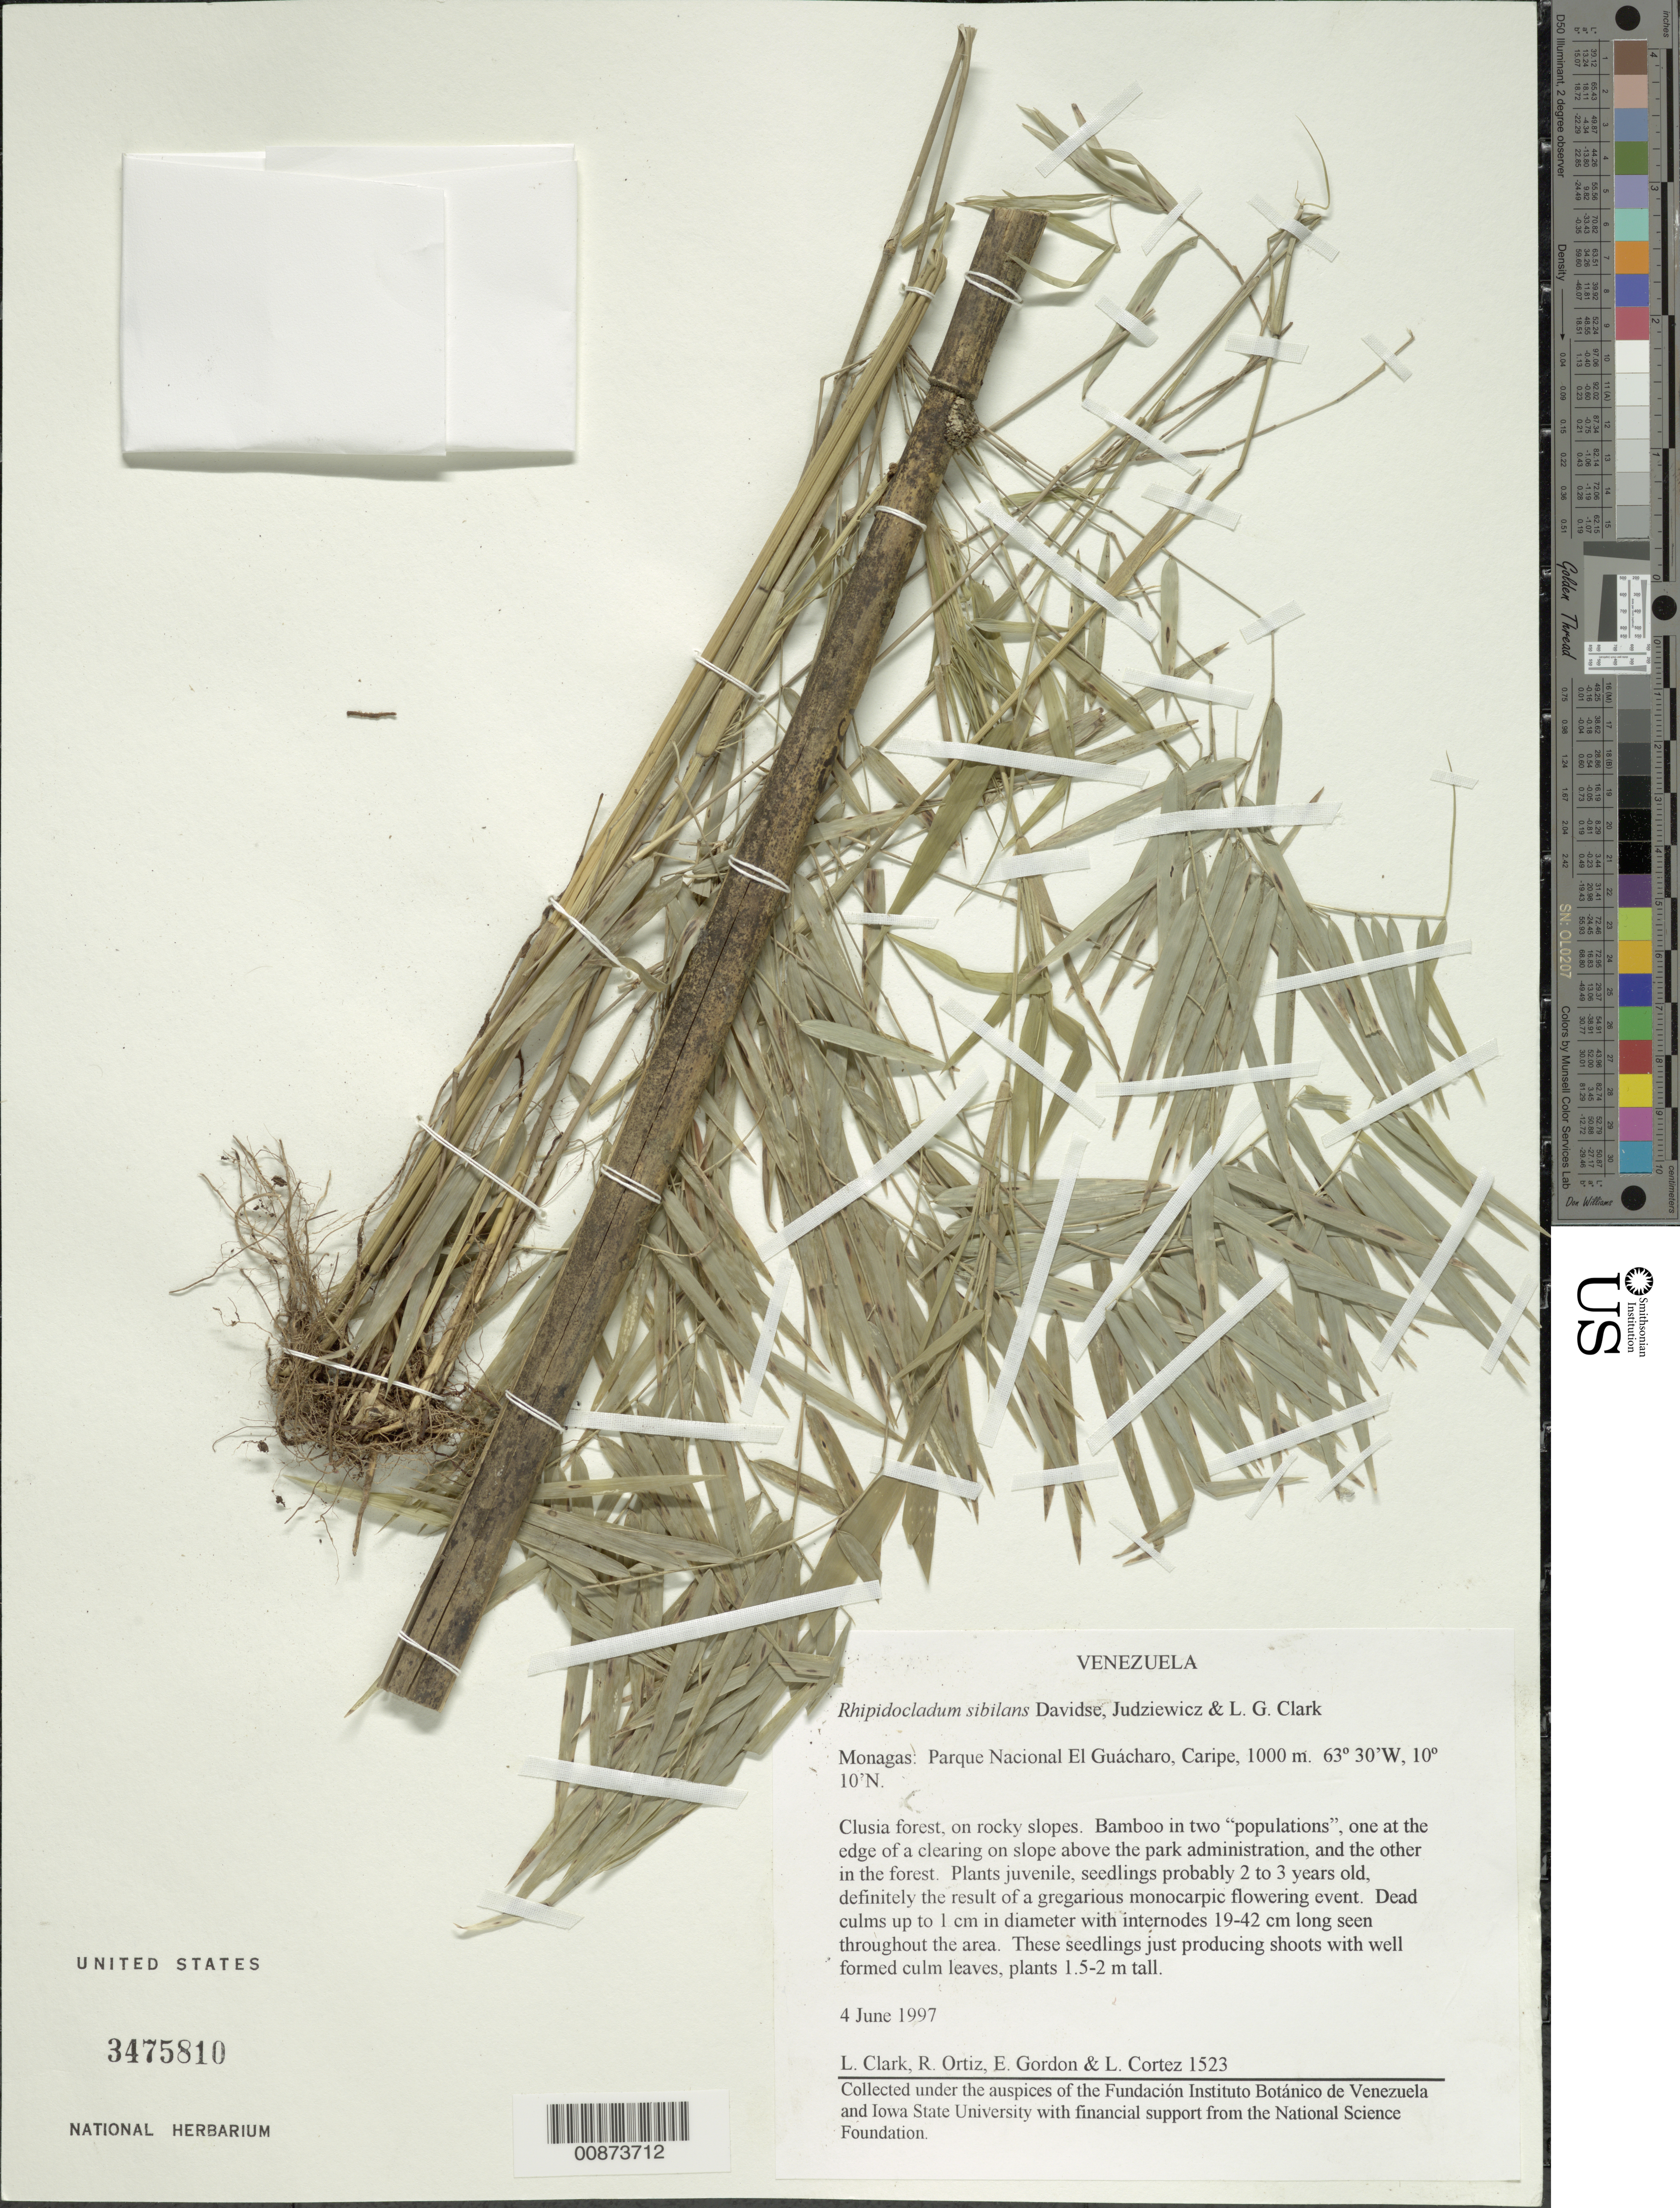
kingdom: Plantae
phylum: Tracheophyta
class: Liliopsida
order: Poales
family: Poaceae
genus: Rhipidocladum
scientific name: Rhipidocladum sibilans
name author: Judz. & L.G. Clark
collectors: L. G. Clark, R. del C. Ortiz, L. Cortéz & E. Gordon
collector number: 1523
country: Venezuela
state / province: Monagas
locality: Parque Nacional El Guacharo, Caripe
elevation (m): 1000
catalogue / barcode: US 3475810